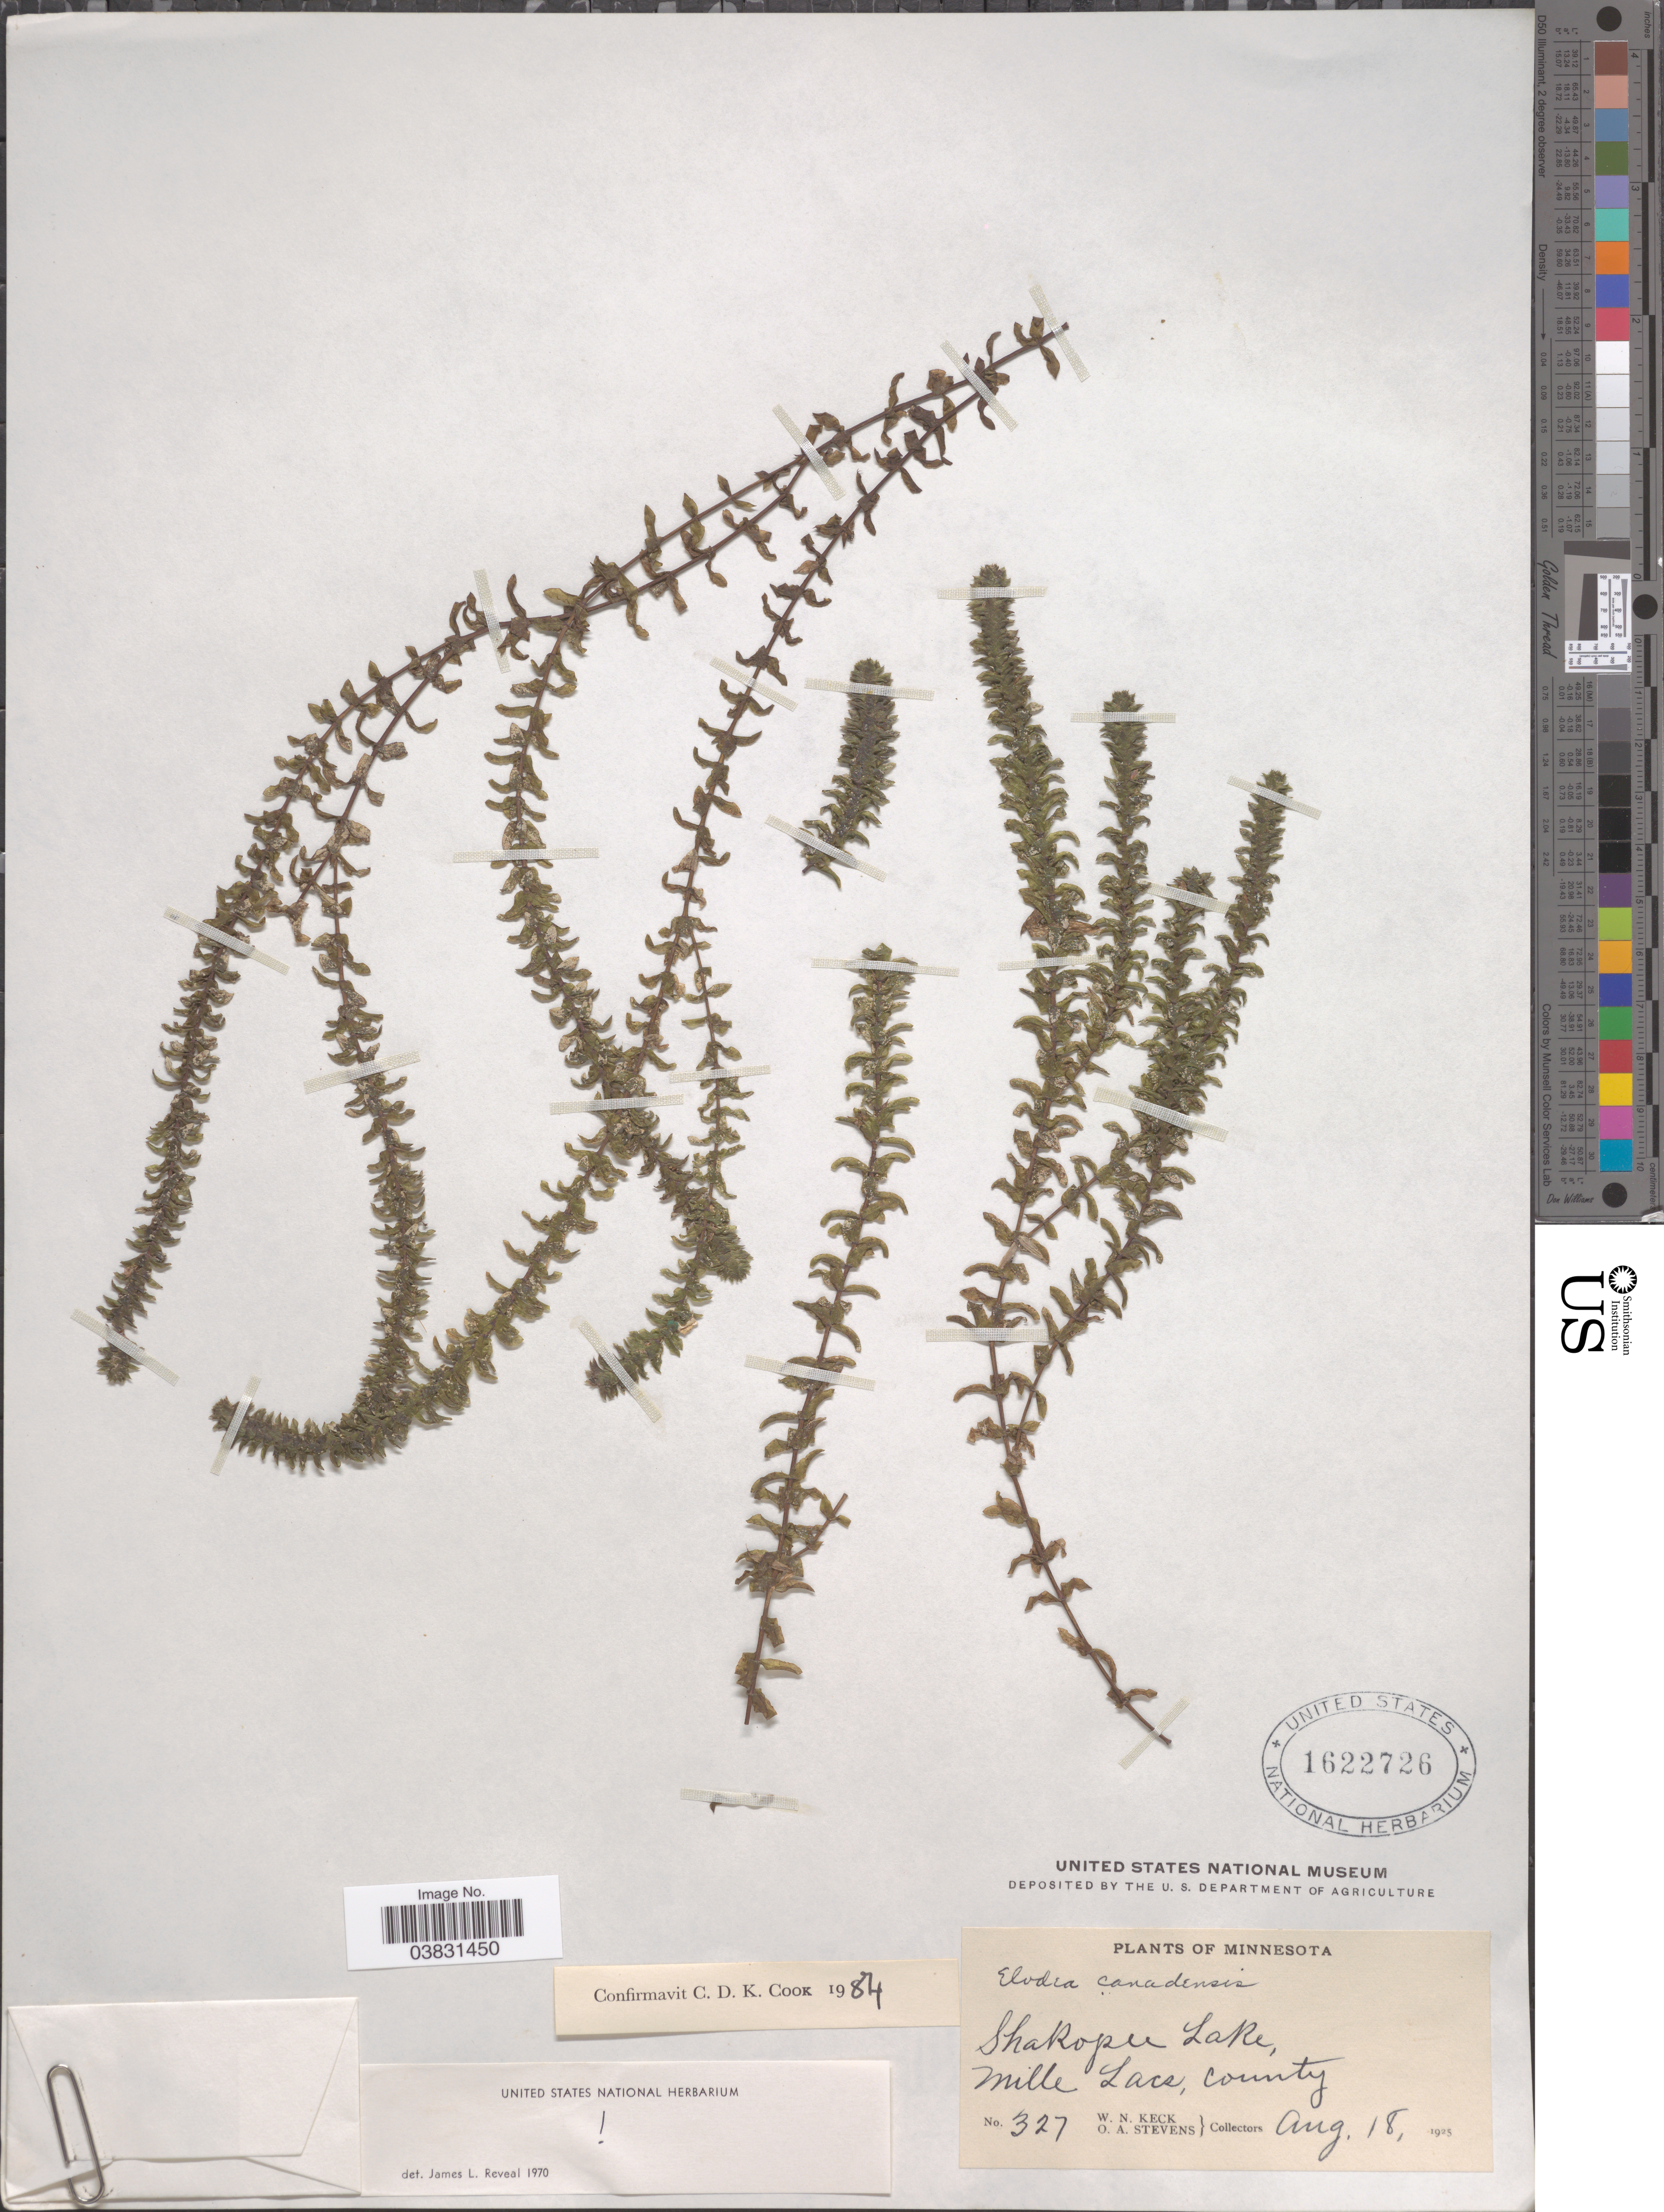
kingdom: Plantae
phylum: Tracheophyta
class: Liliopsida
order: Alismatales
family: Hydrocharitaceae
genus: Elodea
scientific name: Elodea canadensis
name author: Michx.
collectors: W. Keck & O. A. Stevens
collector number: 327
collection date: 1925-08-18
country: United States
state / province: Minnesota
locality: Shakopu Lake, Mille Lacs, County.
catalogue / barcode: US 1622726